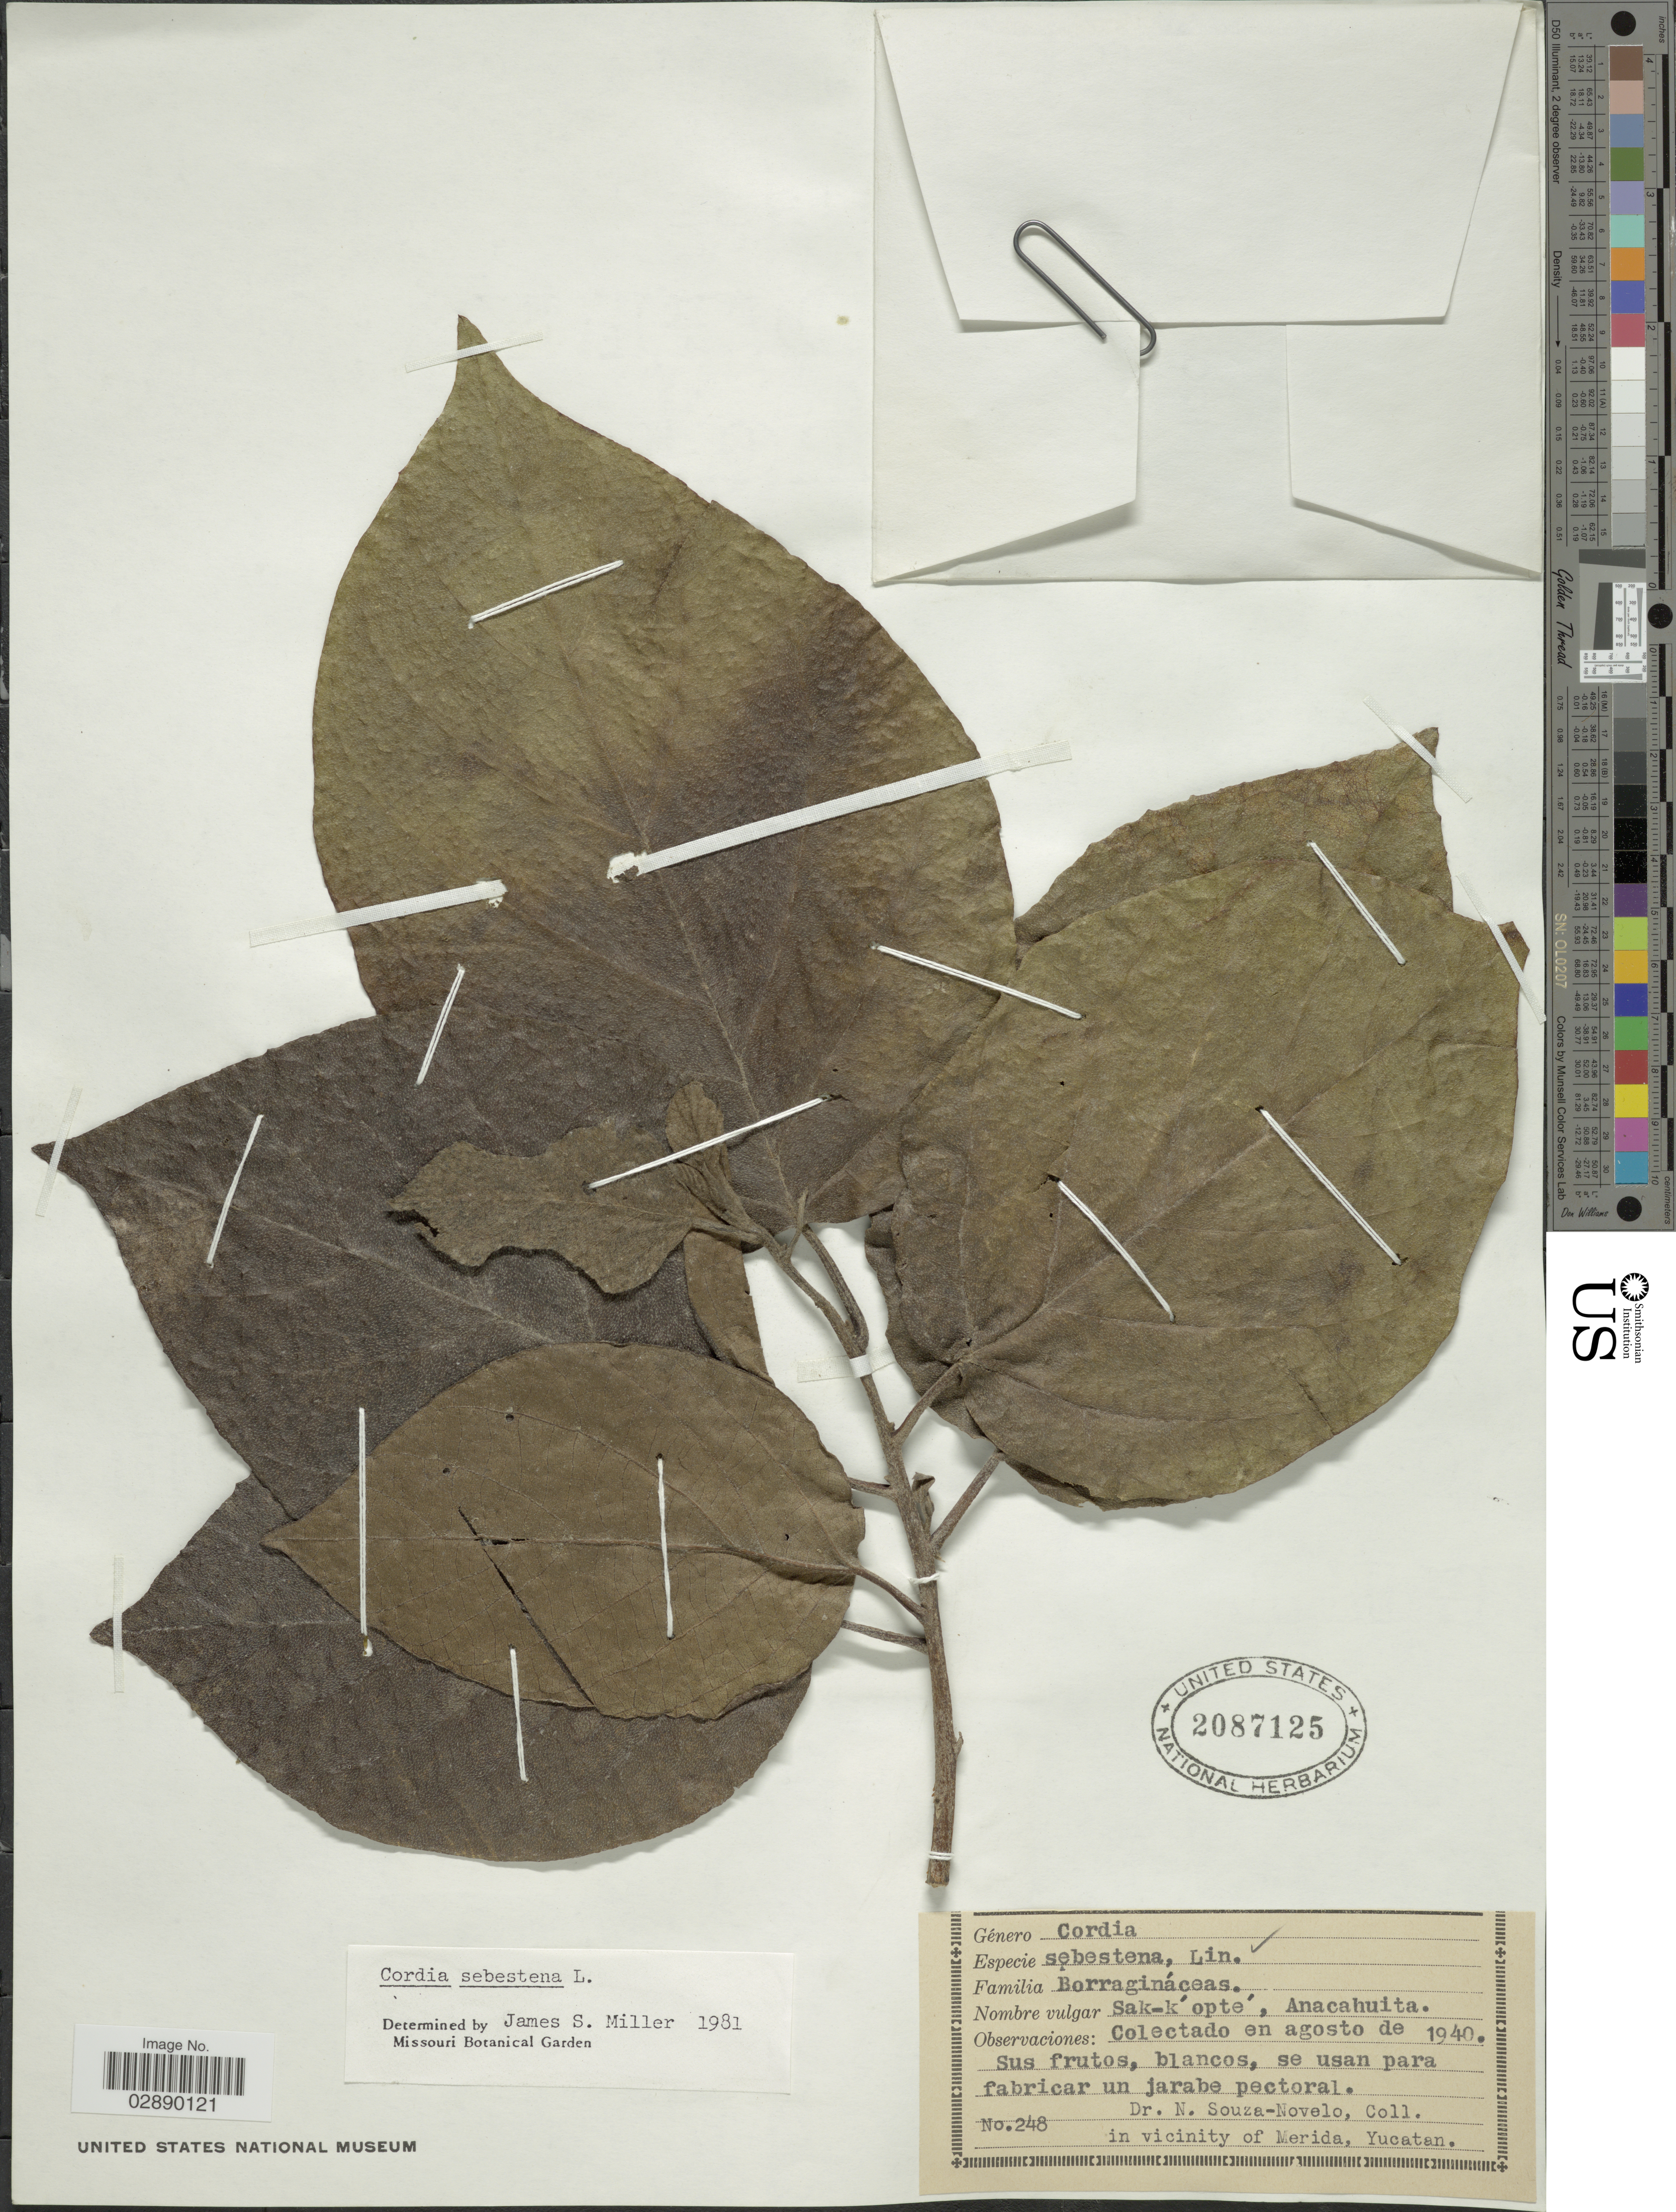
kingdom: Plantae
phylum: Tracheophyta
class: Magnoliopsida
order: Boraginales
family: Cordiaceae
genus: Cordia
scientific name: Cordia sebestena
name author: L.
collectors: N. Souza Novelo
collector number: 248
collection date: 1940-08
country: Mexico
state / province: Yucatán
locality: In vicinity of Merida.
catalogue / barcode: US 2087125